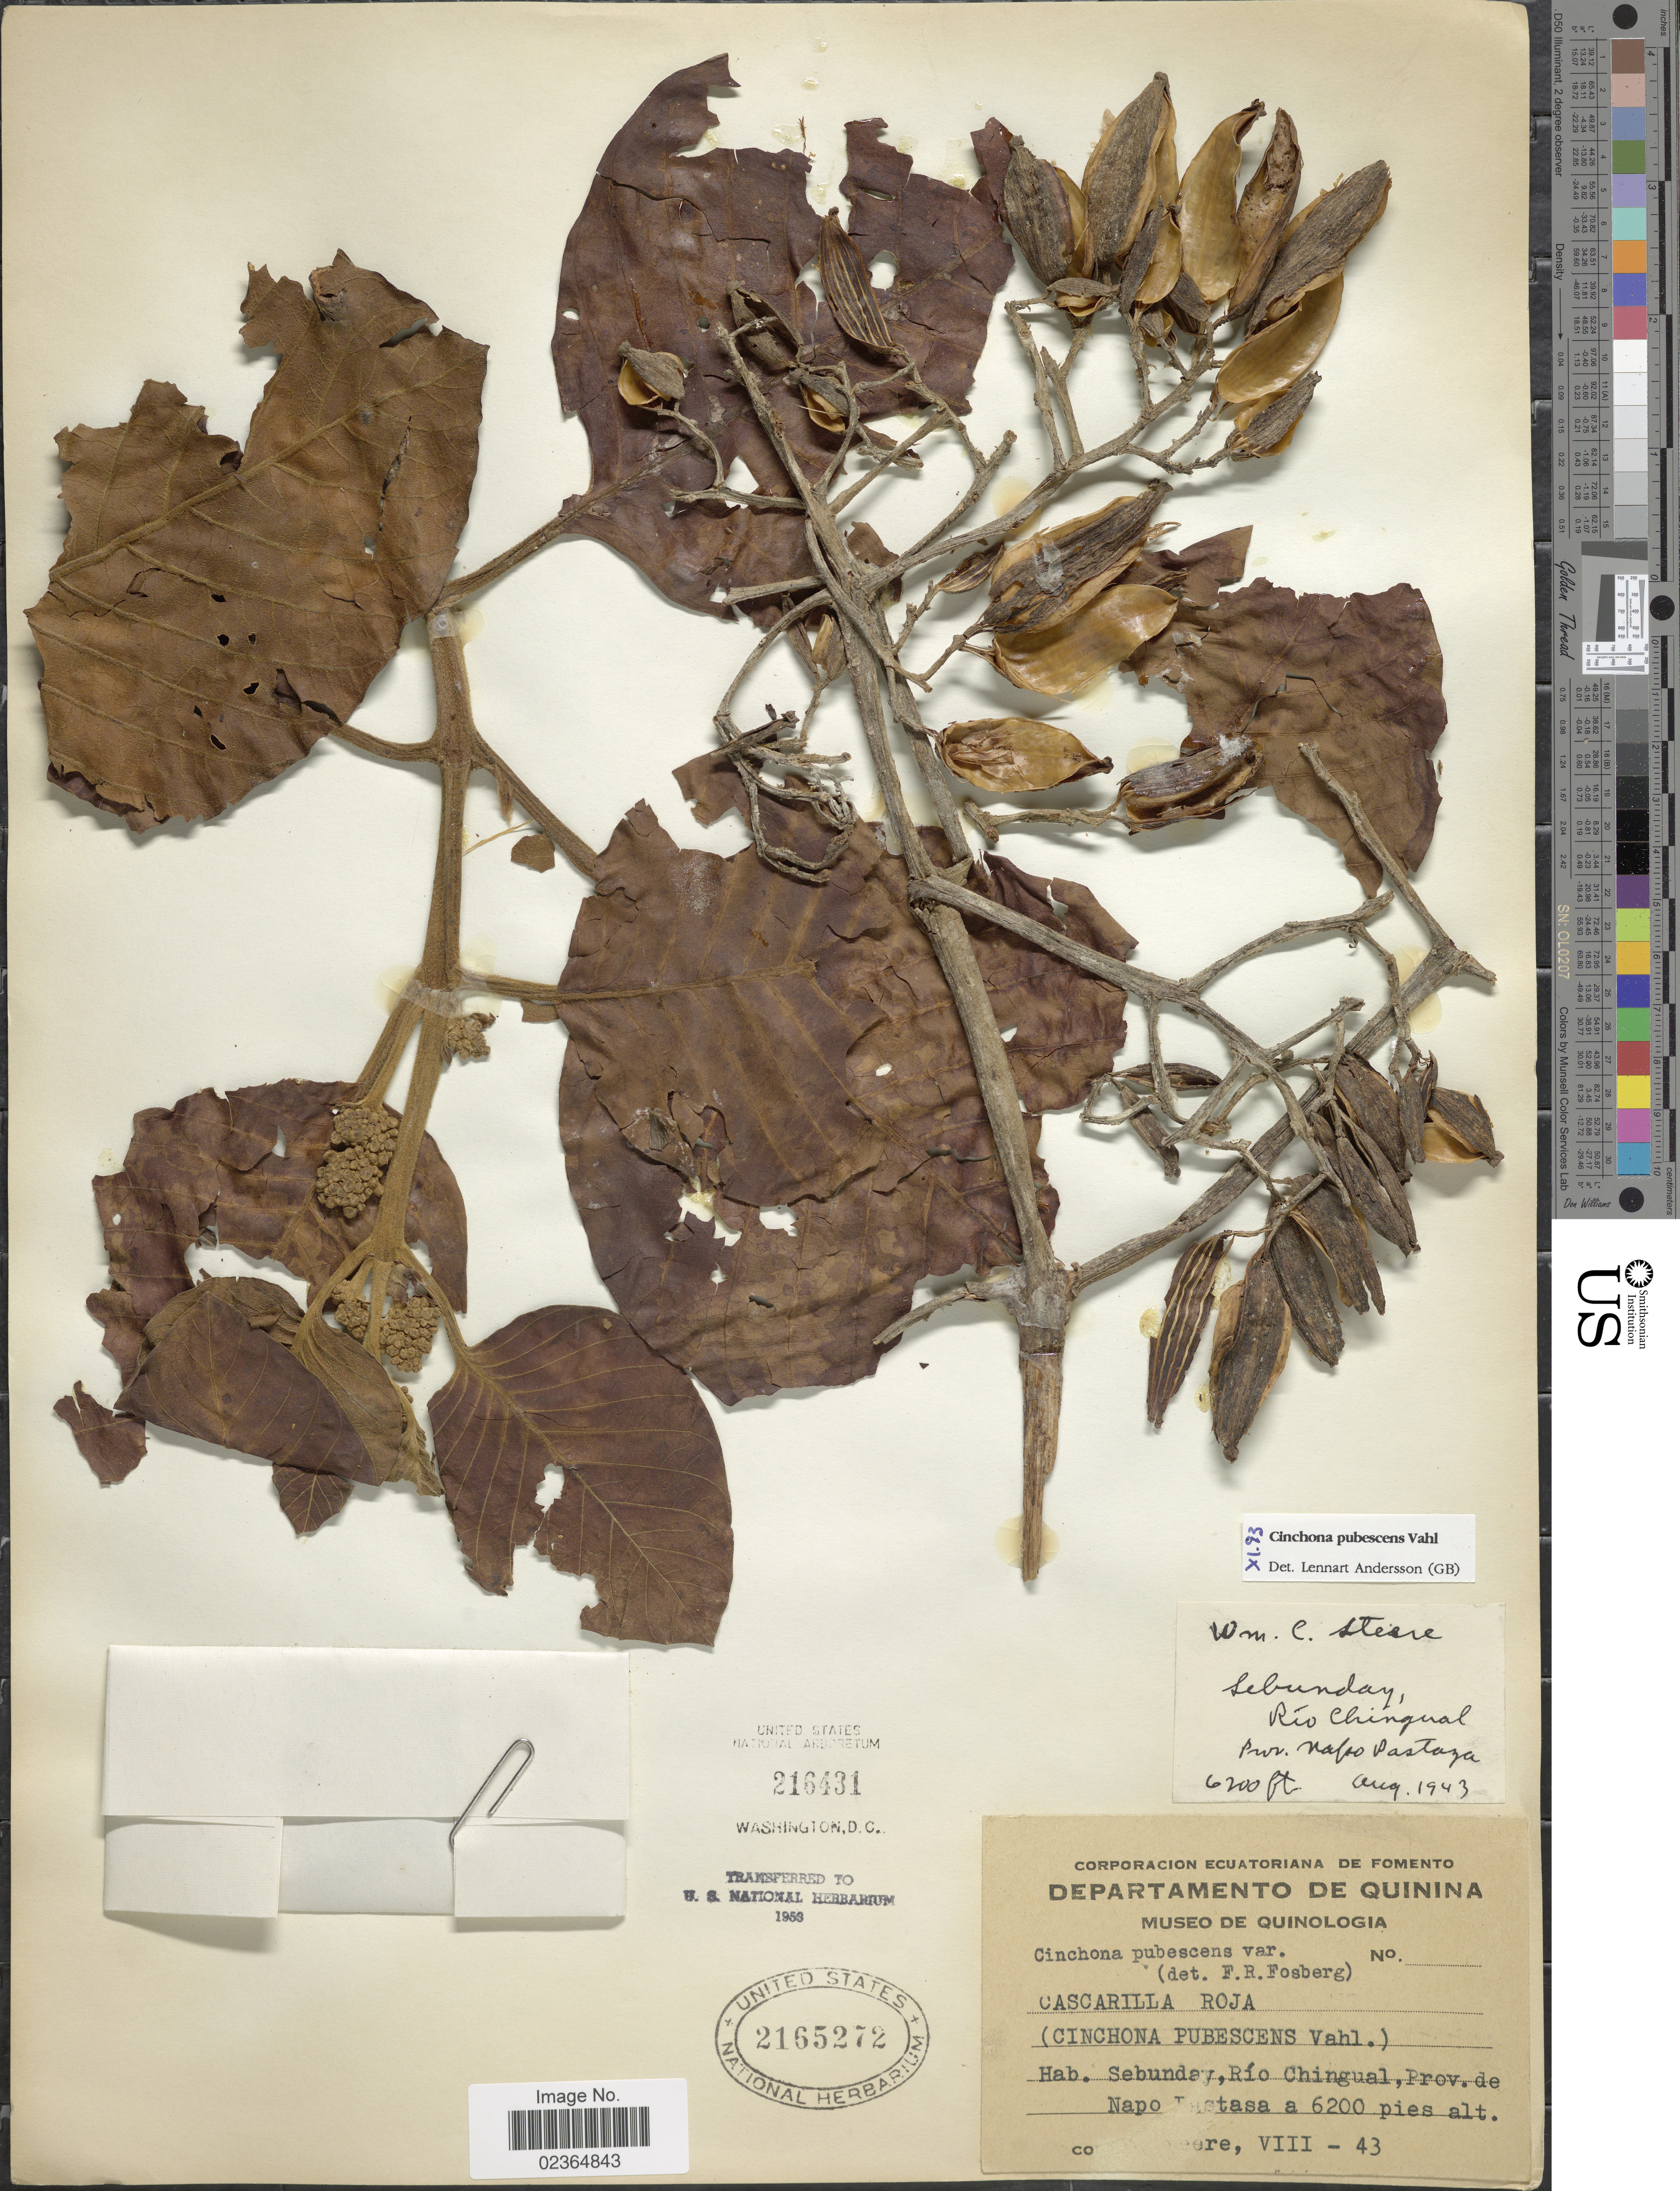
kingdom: Plantae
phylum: Tracheophyta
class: Magnoliopsida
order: Gentianales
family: Rubiaceae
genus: Cinchona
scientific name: Cinchona pubescens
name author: Vahl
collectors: W. C. Steere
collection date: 1943-08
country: Ecuador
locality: Sebundey, Río Chingual, Prov. de Napo Pastaza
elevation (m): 1890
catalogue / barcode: US 2165272